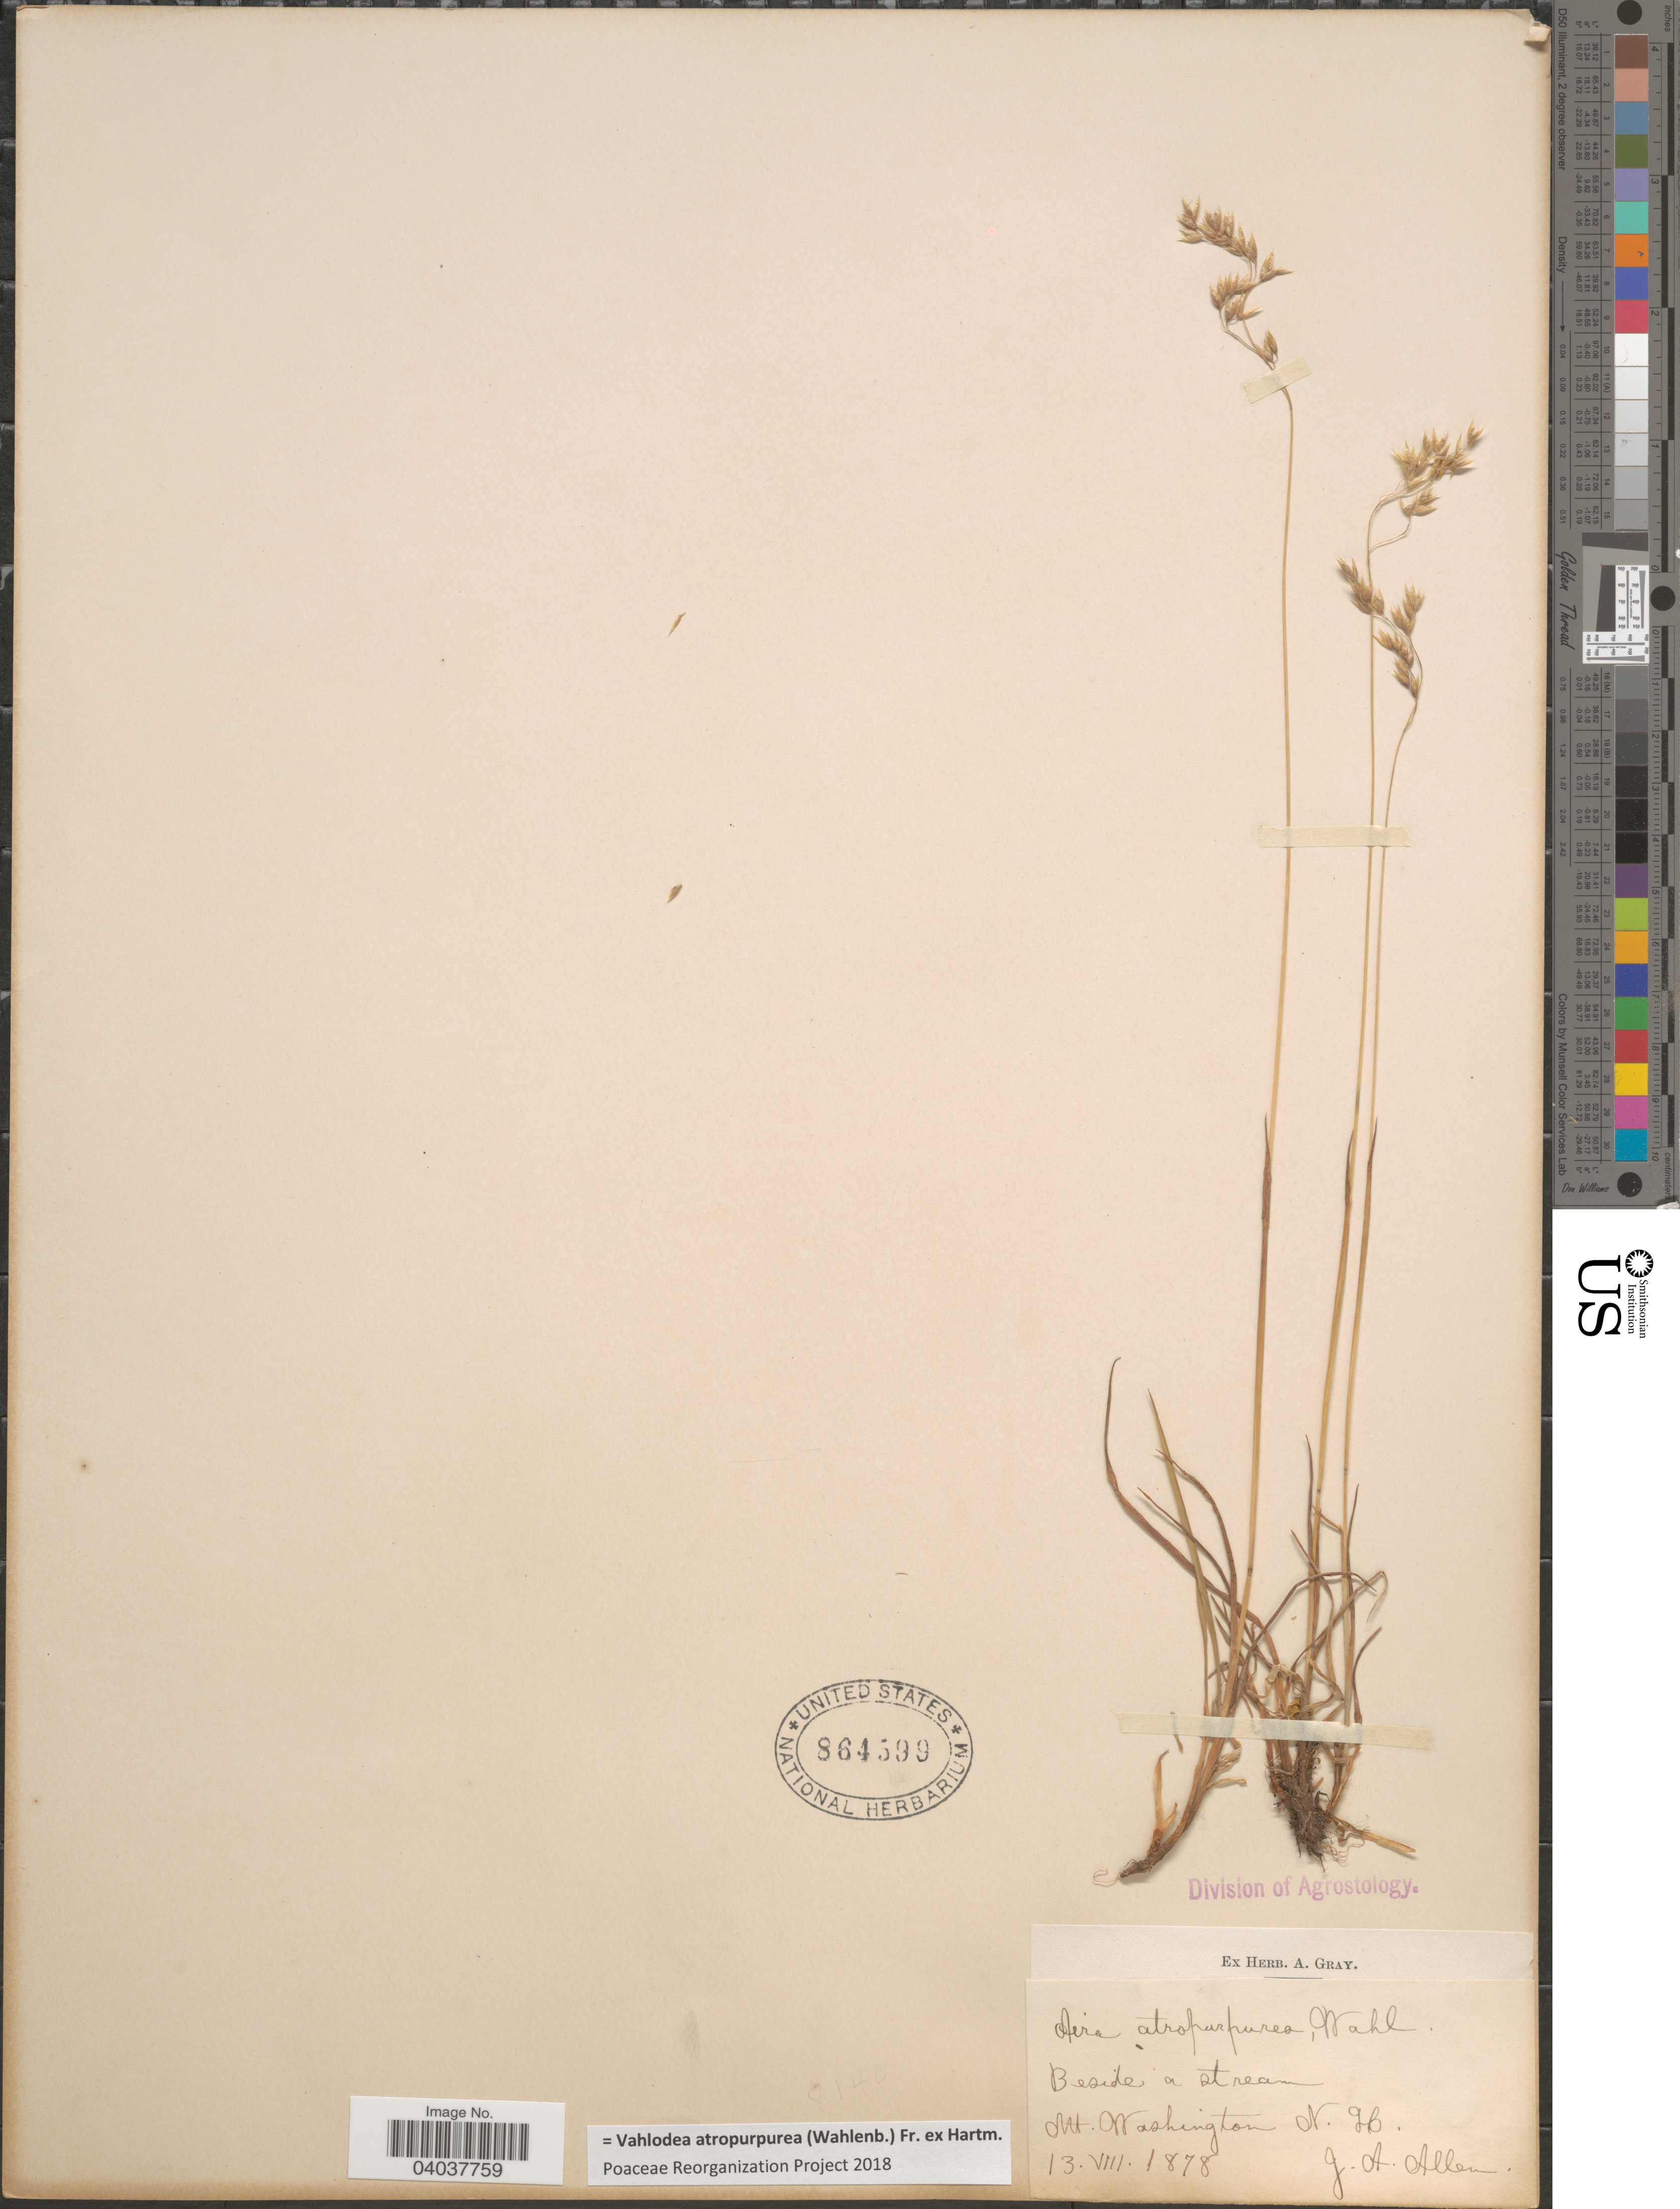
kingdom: Plantae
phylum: Tracheophyta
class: Liliopsida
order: Poales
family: Poaceae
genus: Vahlodea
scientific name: Vahlodea atropurpurea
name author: (Wahlenb.) Fr. ex Hartm.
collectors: J. Allen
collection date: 1878-08-13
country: United States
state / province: New Hampshire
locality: Beside a stream. Mt. Washington.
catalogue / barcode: US 864599